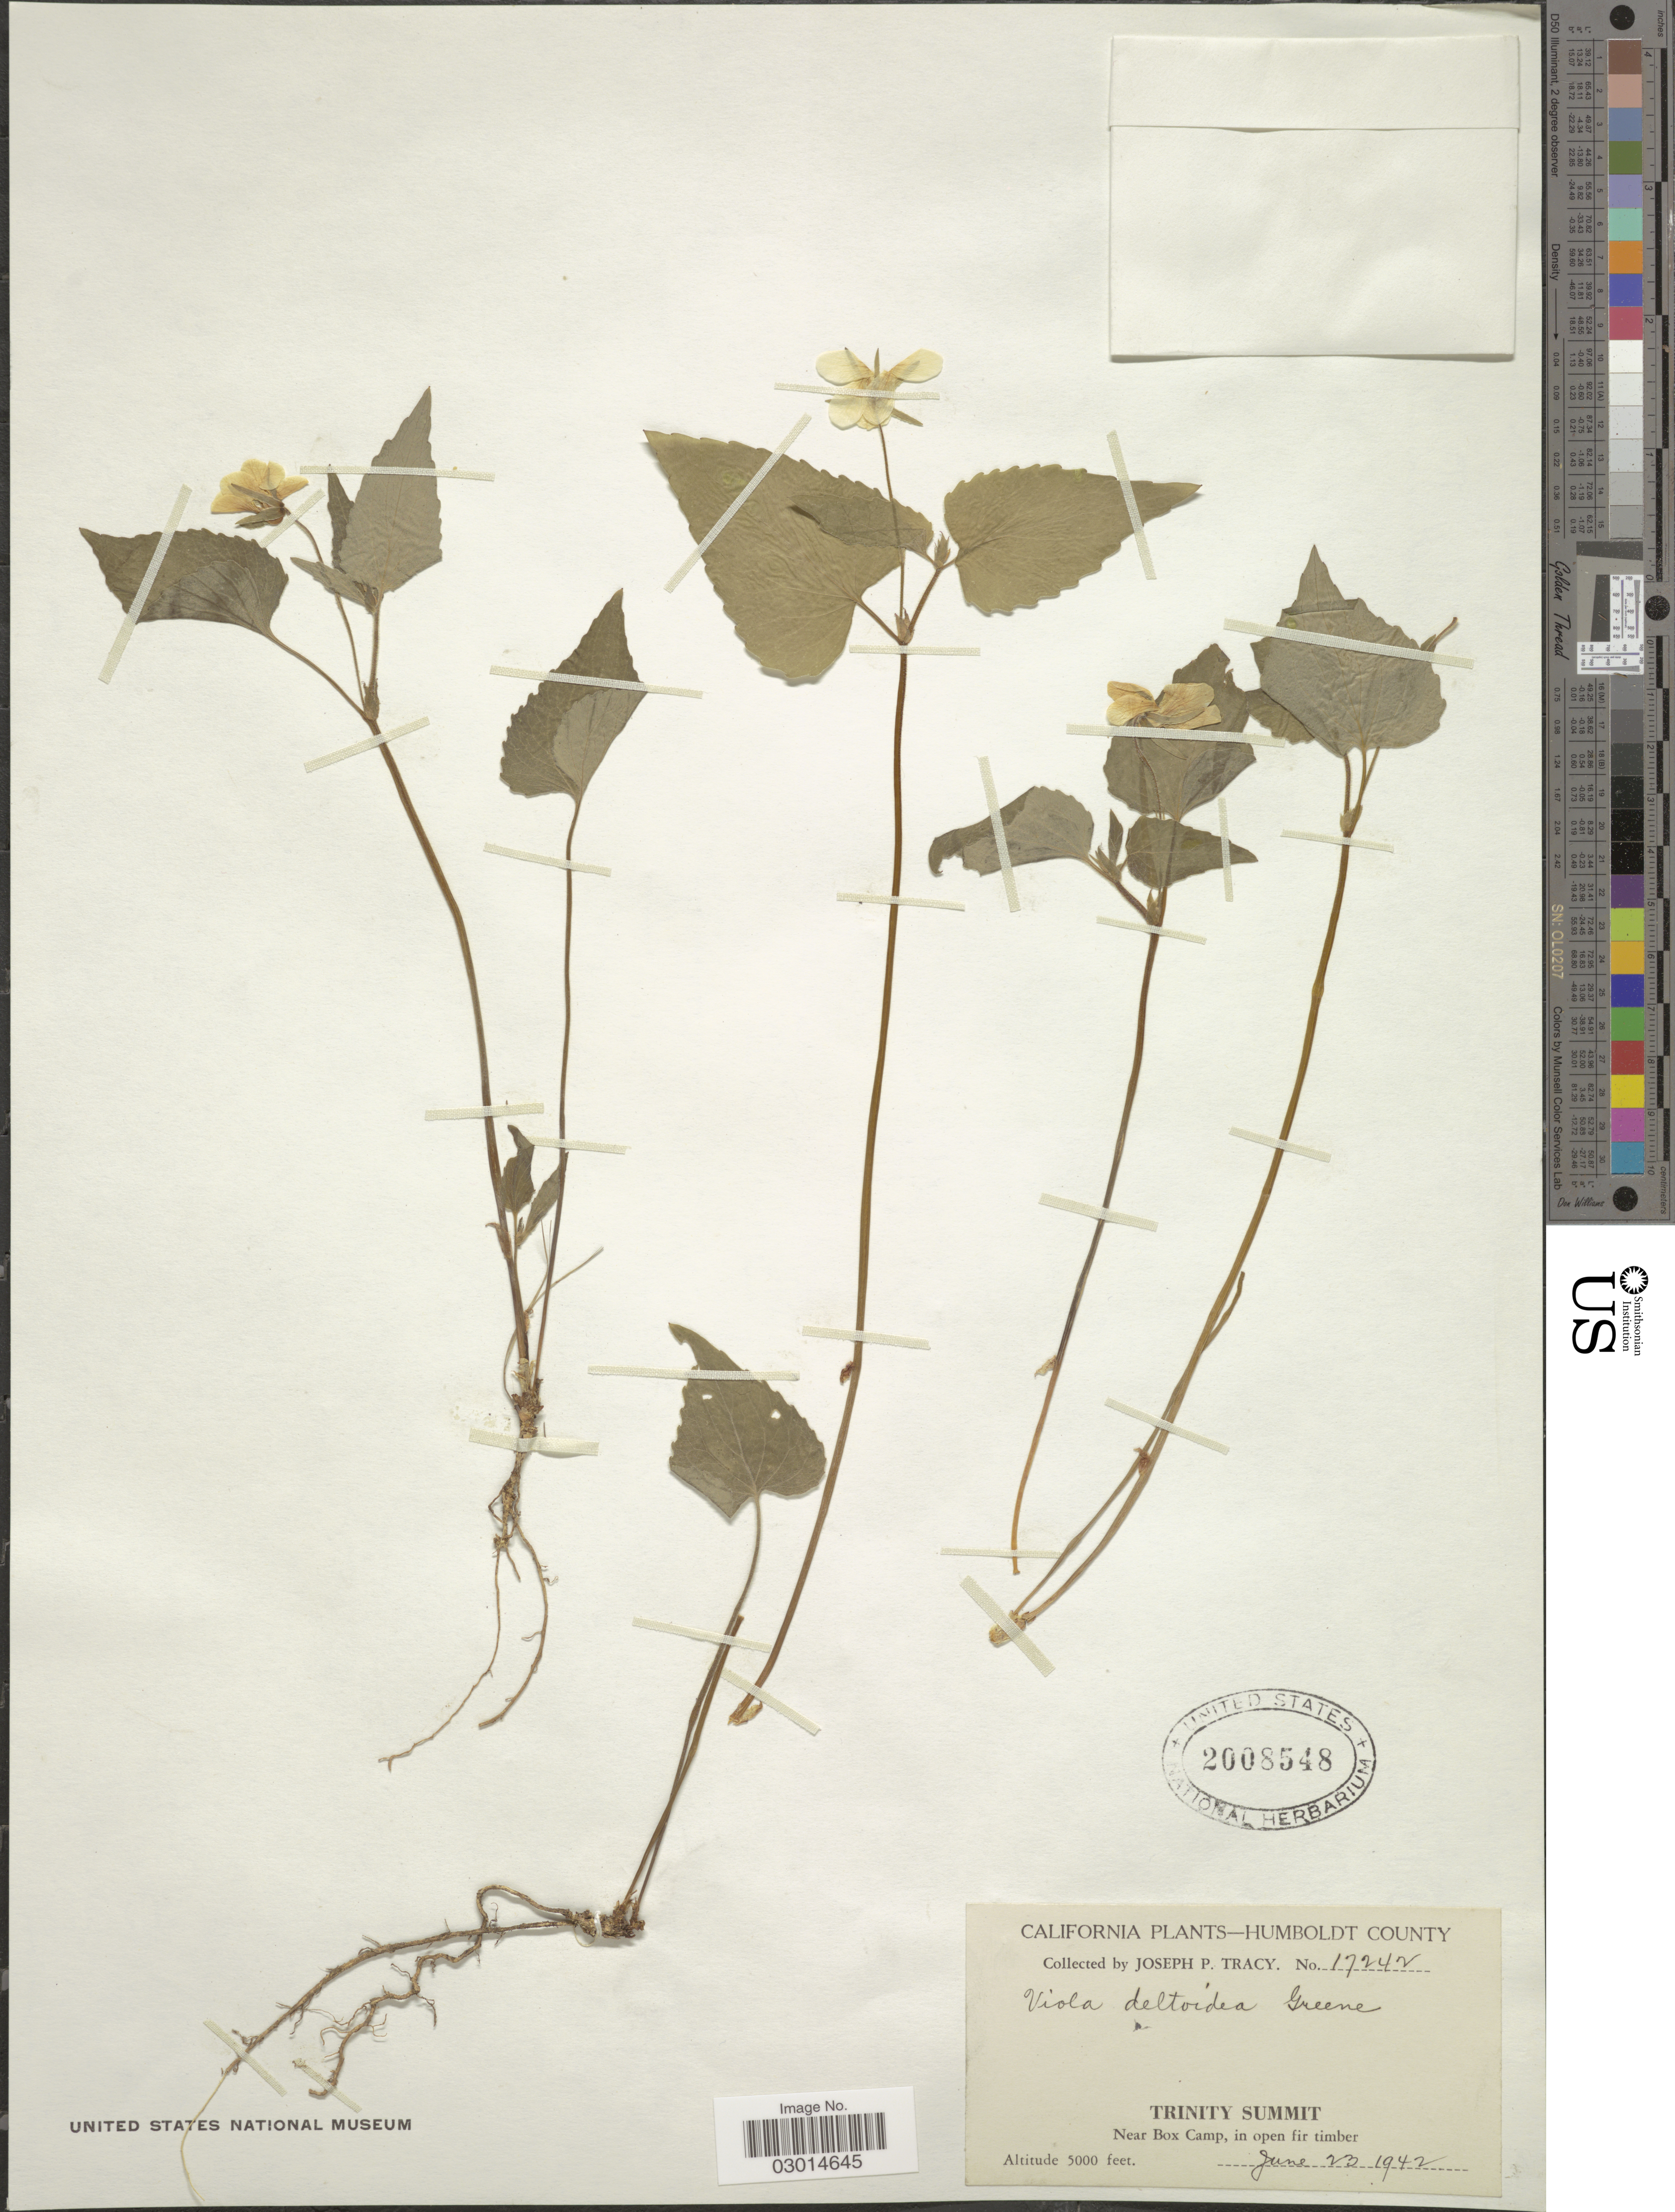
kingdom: Plantae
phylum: Tracheophyta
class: Magnoliopsida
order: Malpighiales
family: Violaceae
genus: Viola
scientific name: Viola deltoidea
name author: Yatabe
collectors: J. Tracy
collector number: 17242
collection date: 1942-06-23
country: United States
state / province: California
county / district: Humboldt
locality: Humboldt County, Trinity Summit, near Box Camp, in open fir timber.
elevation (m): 1524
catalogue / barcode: US 2008548